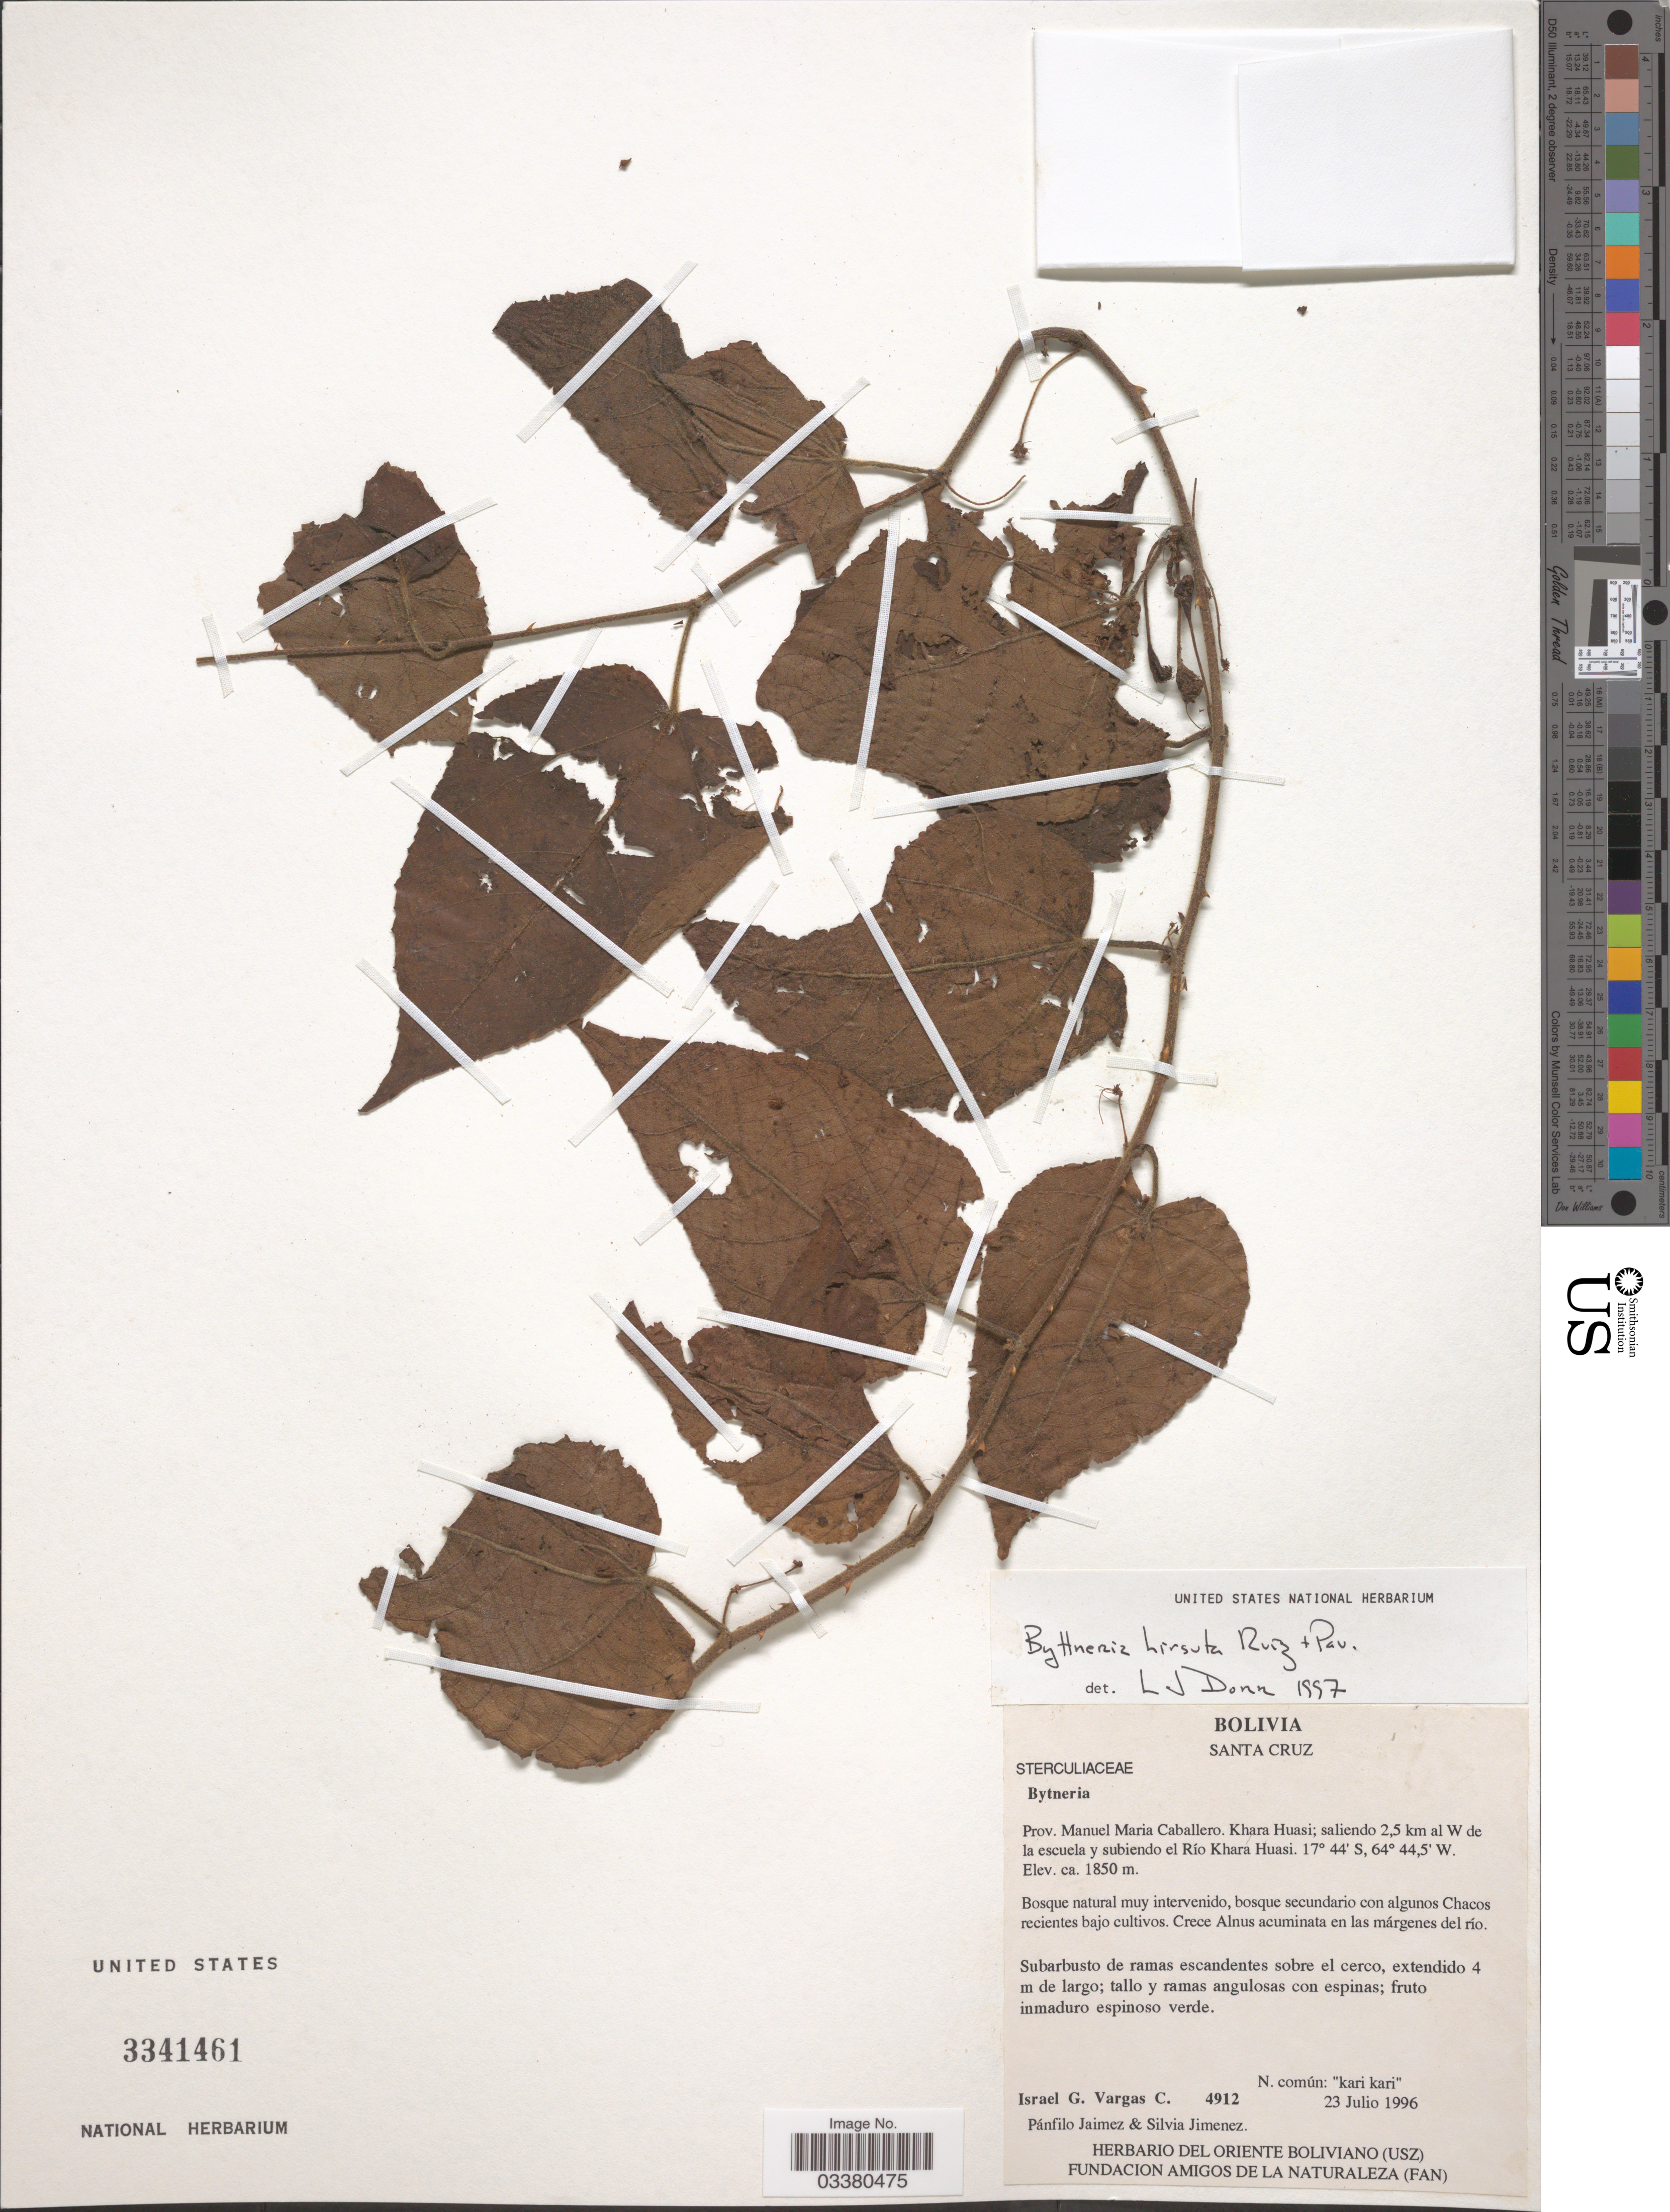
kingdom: Plantae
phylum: Tracheophyta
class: Magnoliopsida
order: Malvales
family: Malvaceae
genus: Byttneria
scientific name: Byttneria hirsuta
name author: Ruiz & Pav.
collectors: I. G. Vargas C., P. Jaimez & S. Jiménez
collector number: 4912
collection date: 1996-07-23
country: Bolivia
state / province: Santa Cruz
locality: Prov. Manuel Maria Caballero. Khara Huasi; saliendo 2,5 m al W de la escuela y subiendo el Río Khara Huasi.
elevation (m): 1850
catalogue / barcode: US 3341461